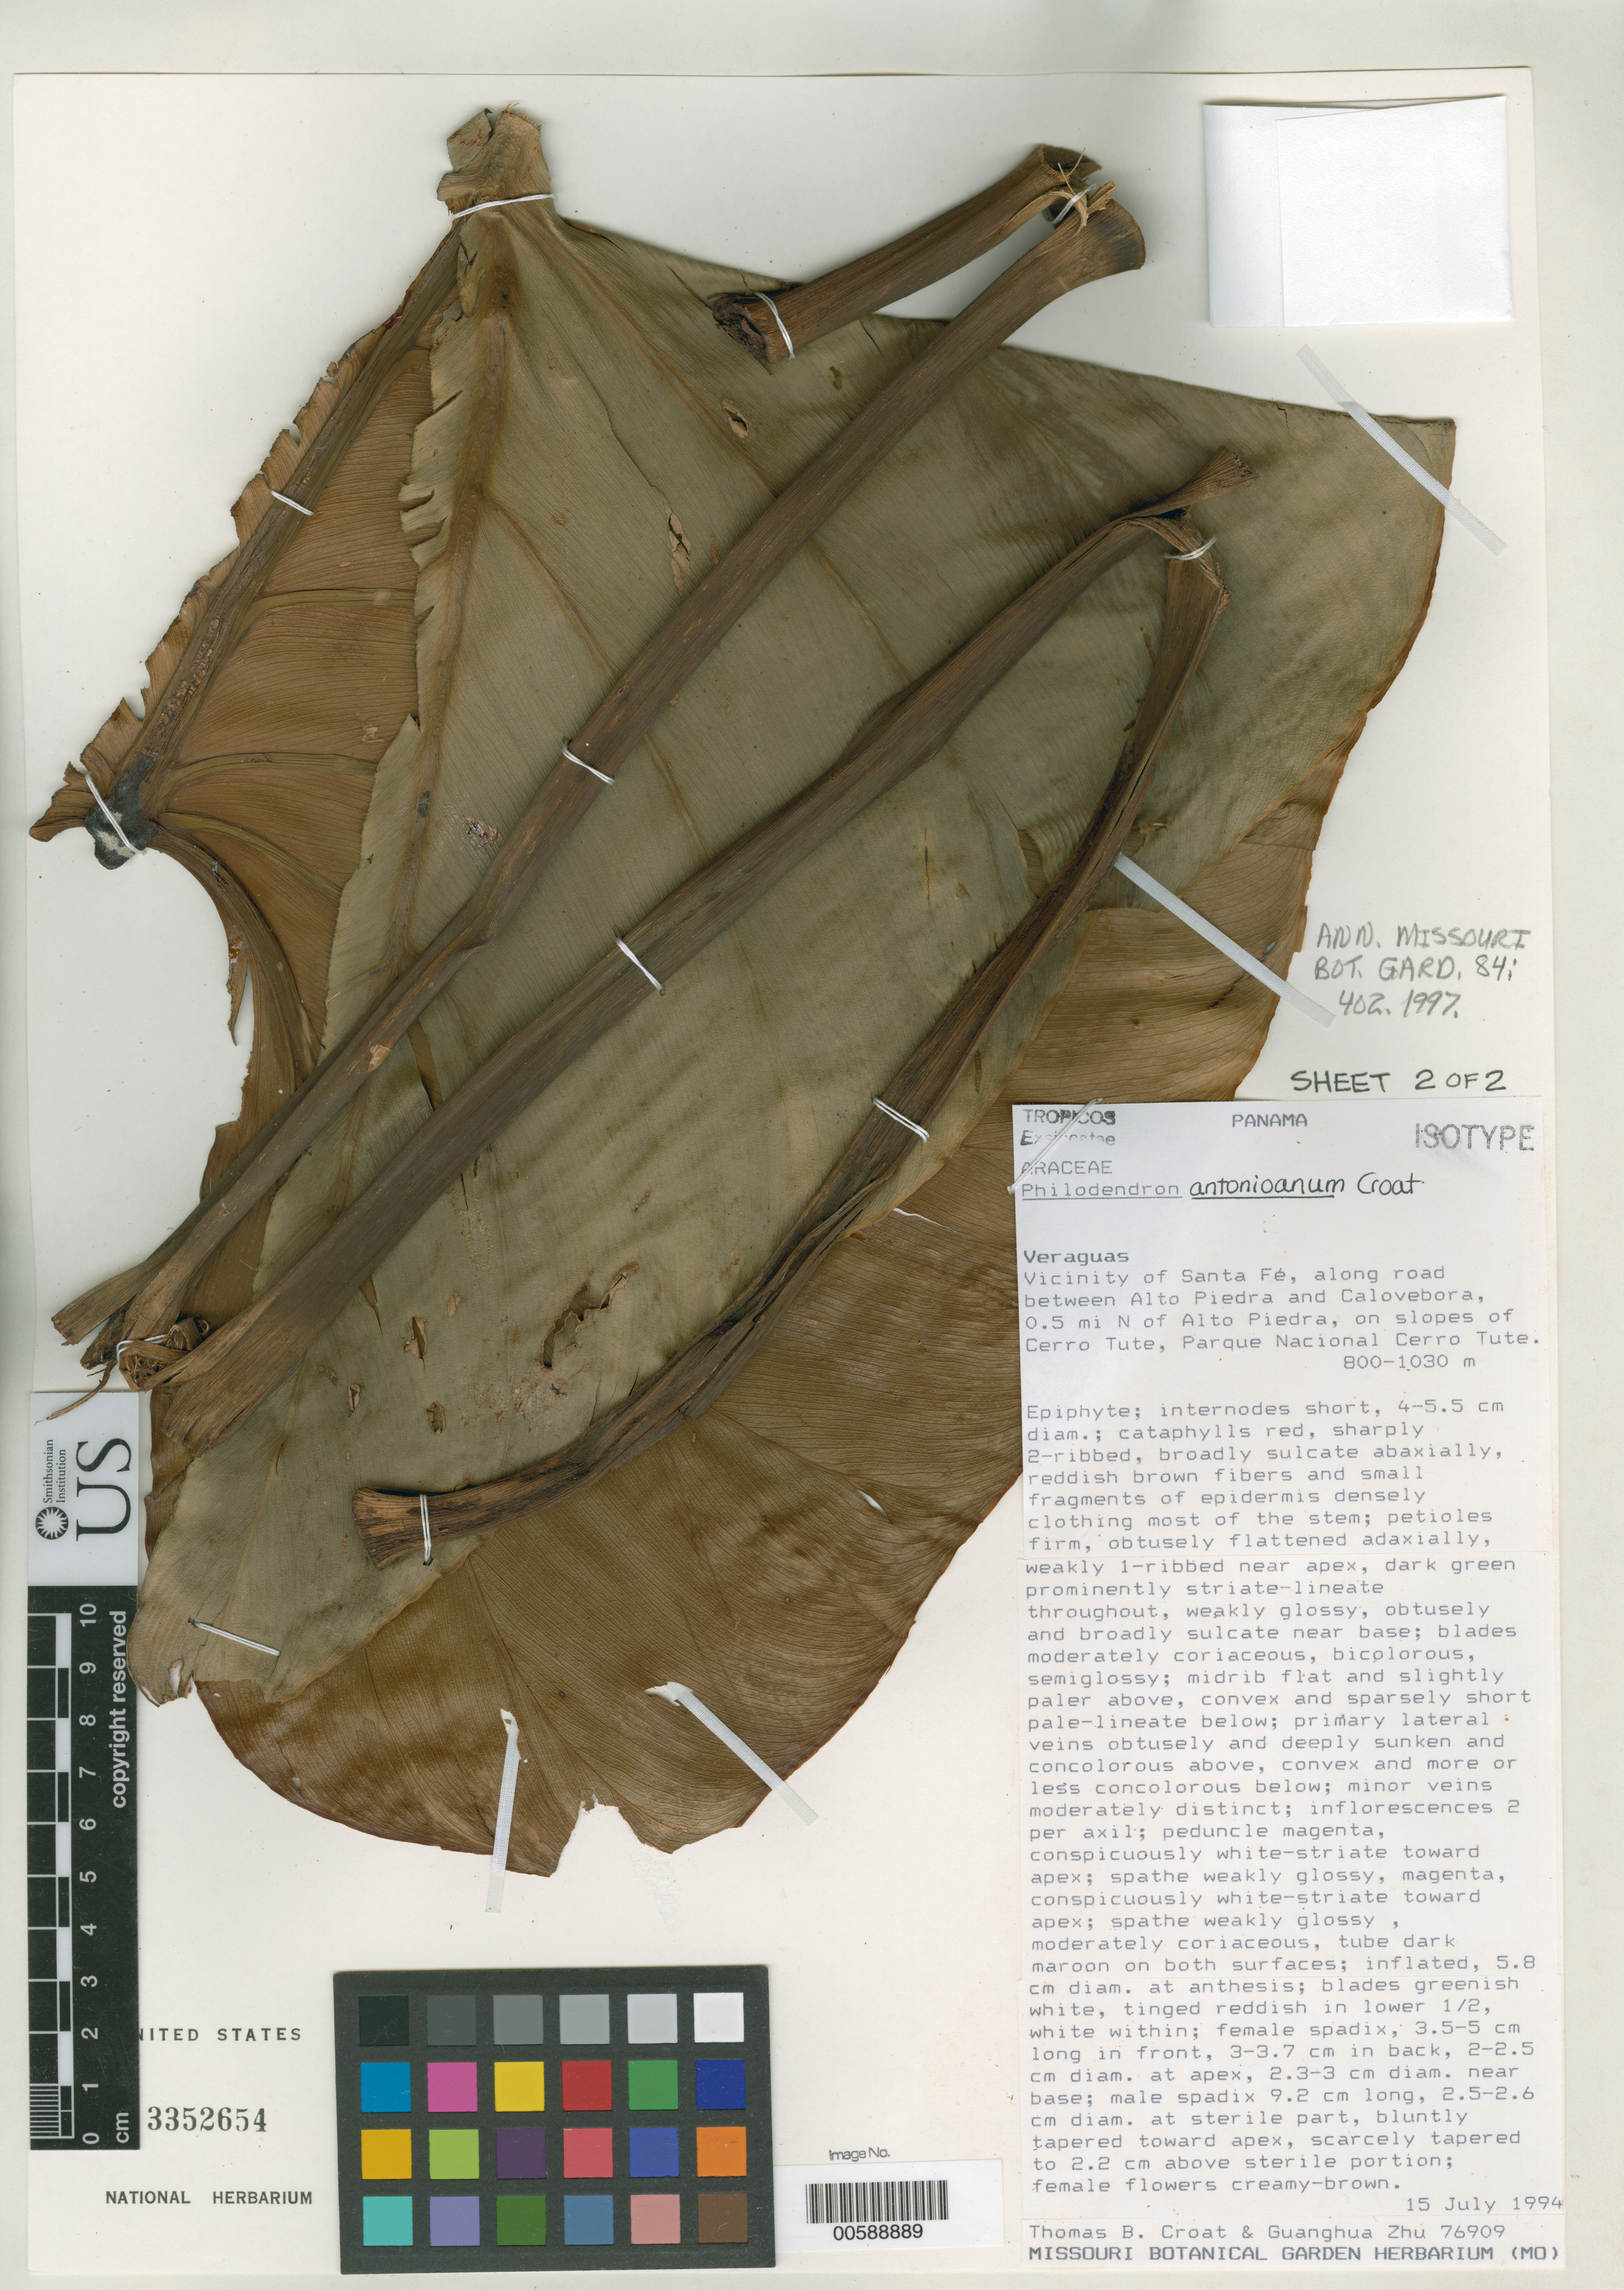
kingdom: Plantae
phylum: Tracheophyta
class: Liliopsida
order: Alismatales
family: Araceae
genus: Philodendron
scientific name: Philodendron antonioanum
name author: Croat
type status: Isotype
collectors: T. B. Croat & G. H. Zhu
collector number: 76909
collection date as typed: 15 Jul 1994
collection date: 1994-07-15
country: Panama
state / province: Veraguas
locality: Vicinity of Santa Fe, between Alto Piedra & Calovebora, 0.5 mi N of Alto Piedra, slopes of Cerro Tute, Parque Nac. Cerro Tute.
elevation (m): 800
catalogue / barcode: US 3352654